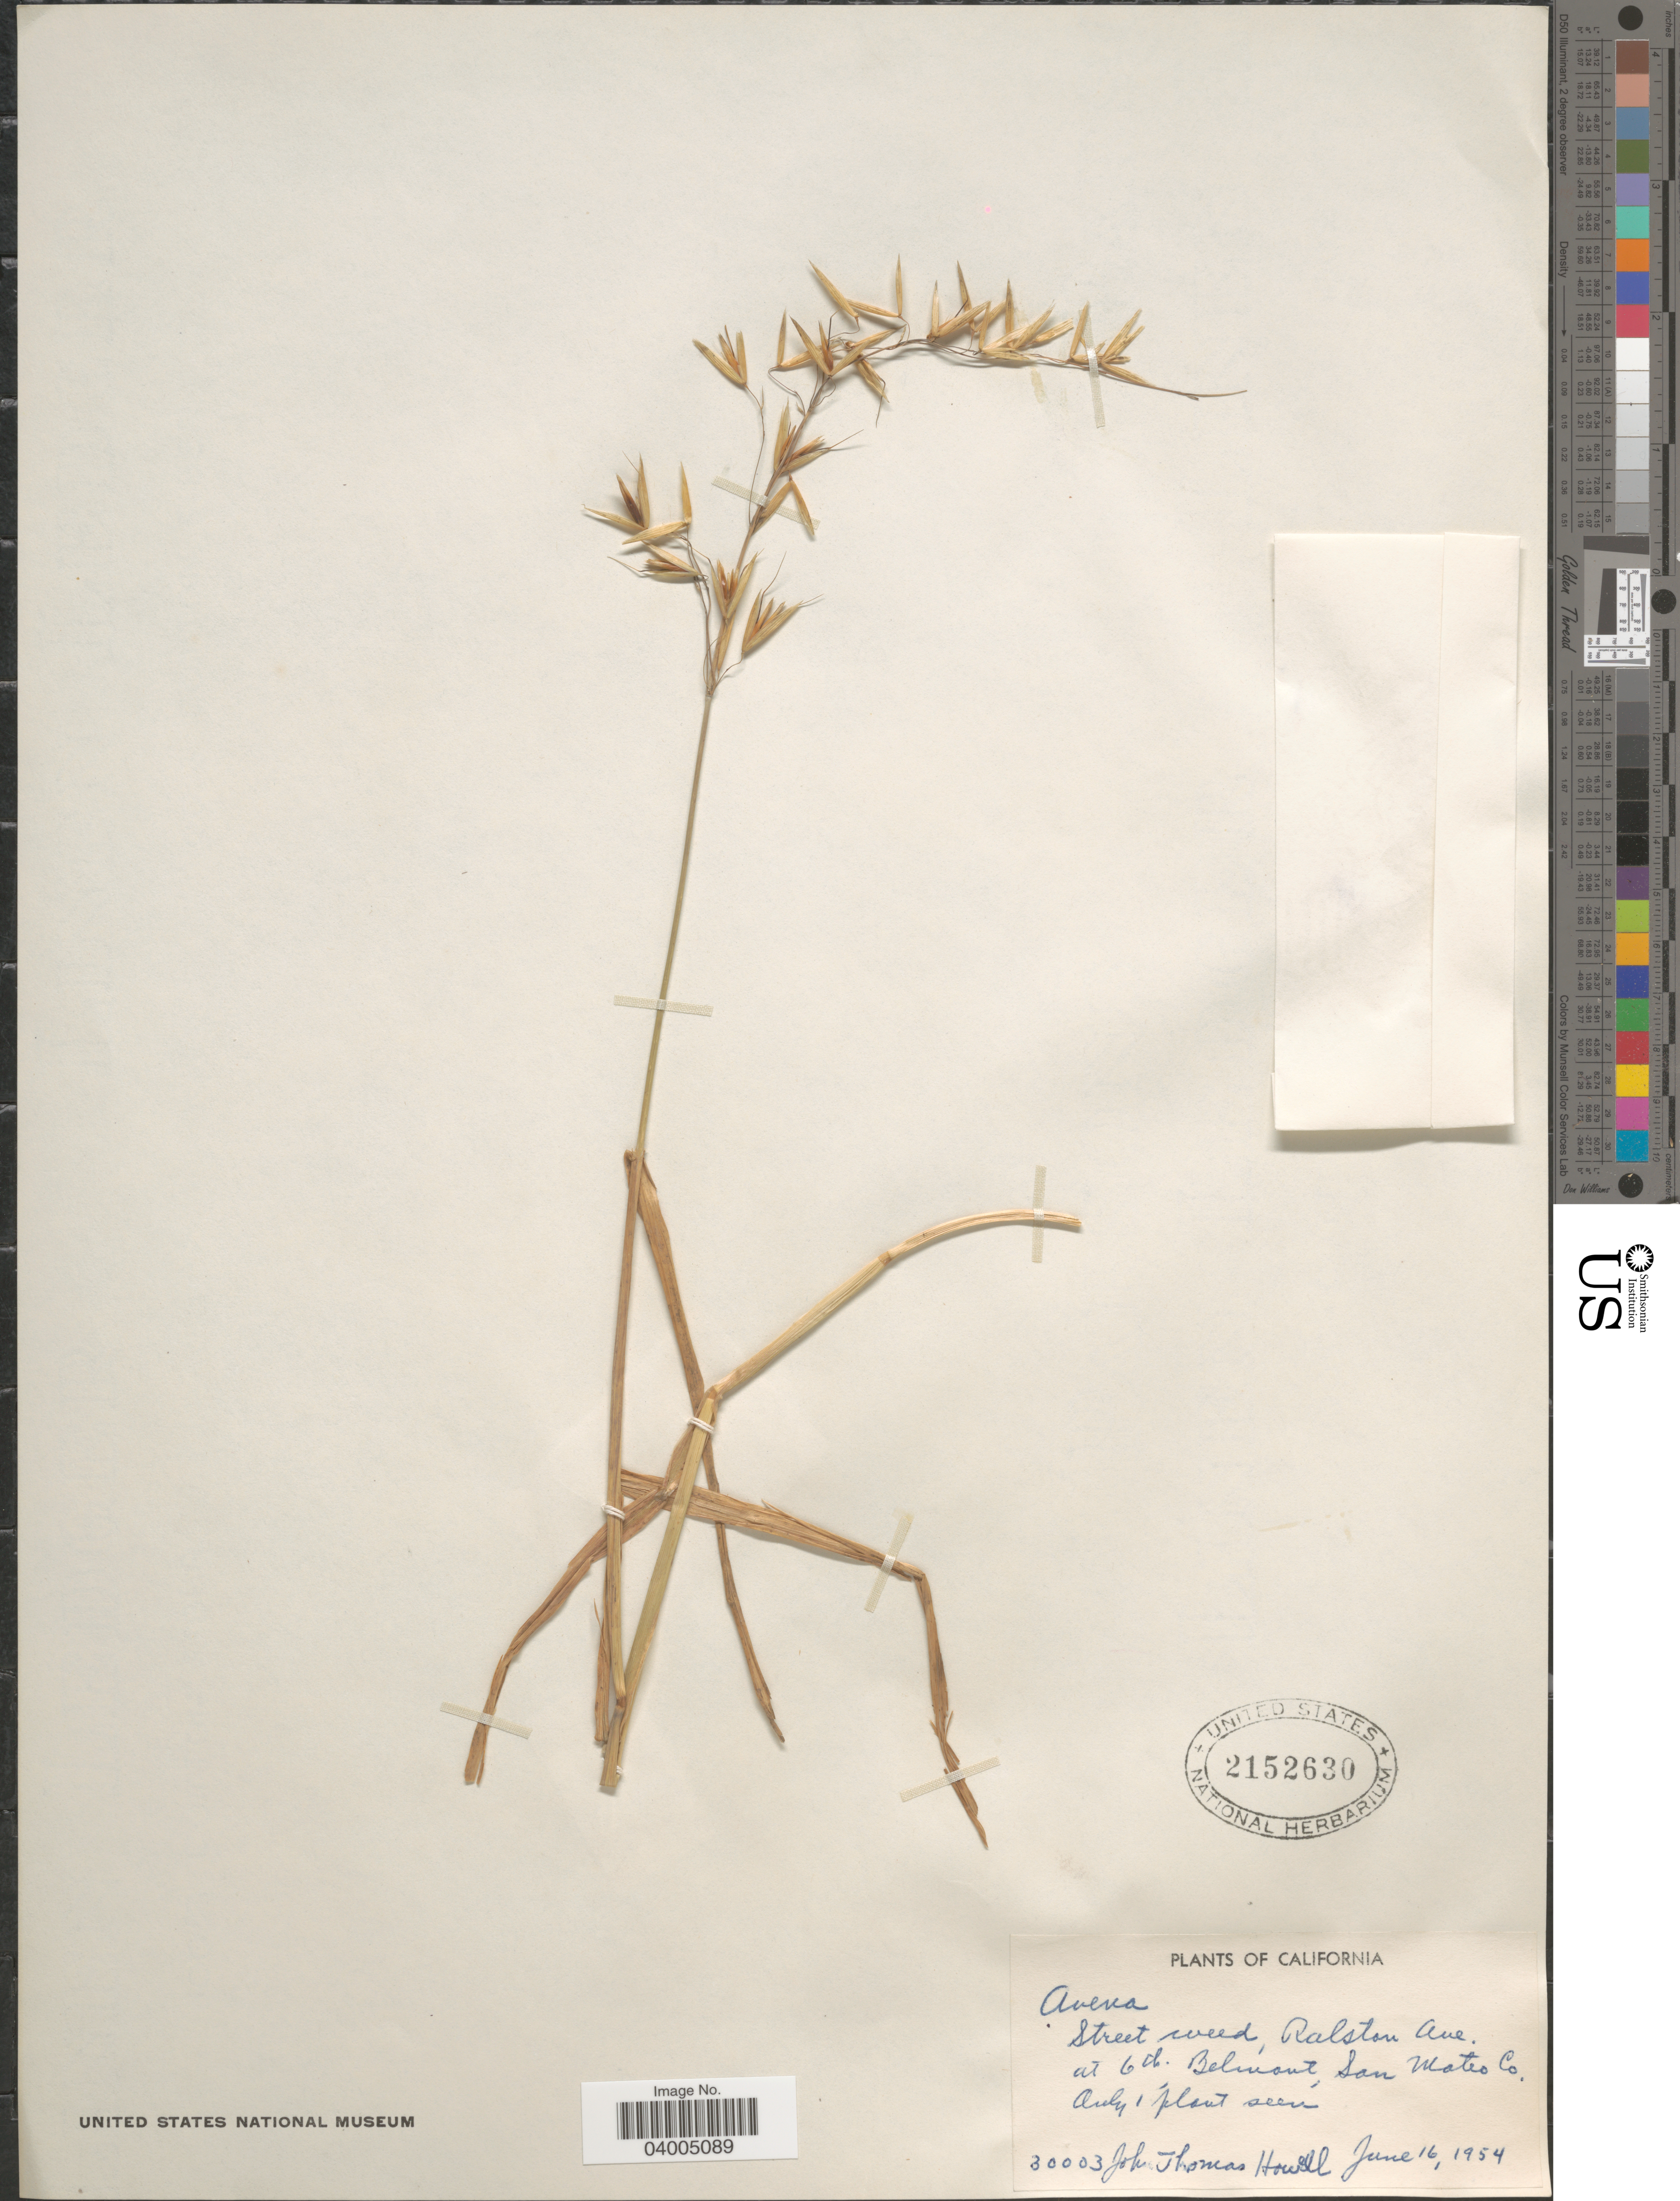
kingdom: Plantae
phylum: Tracheophyta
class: Liliopsida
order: Poales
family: Poaceae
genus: Avena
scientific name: Avena sp.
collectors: J. T. Howell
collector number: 30003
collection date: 1954-06-16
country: United States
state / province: California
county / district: San Mateo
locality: Street weed, Ralston Ave. at 6th. Belmont, San Mateo Co.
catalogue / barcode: US 2152630